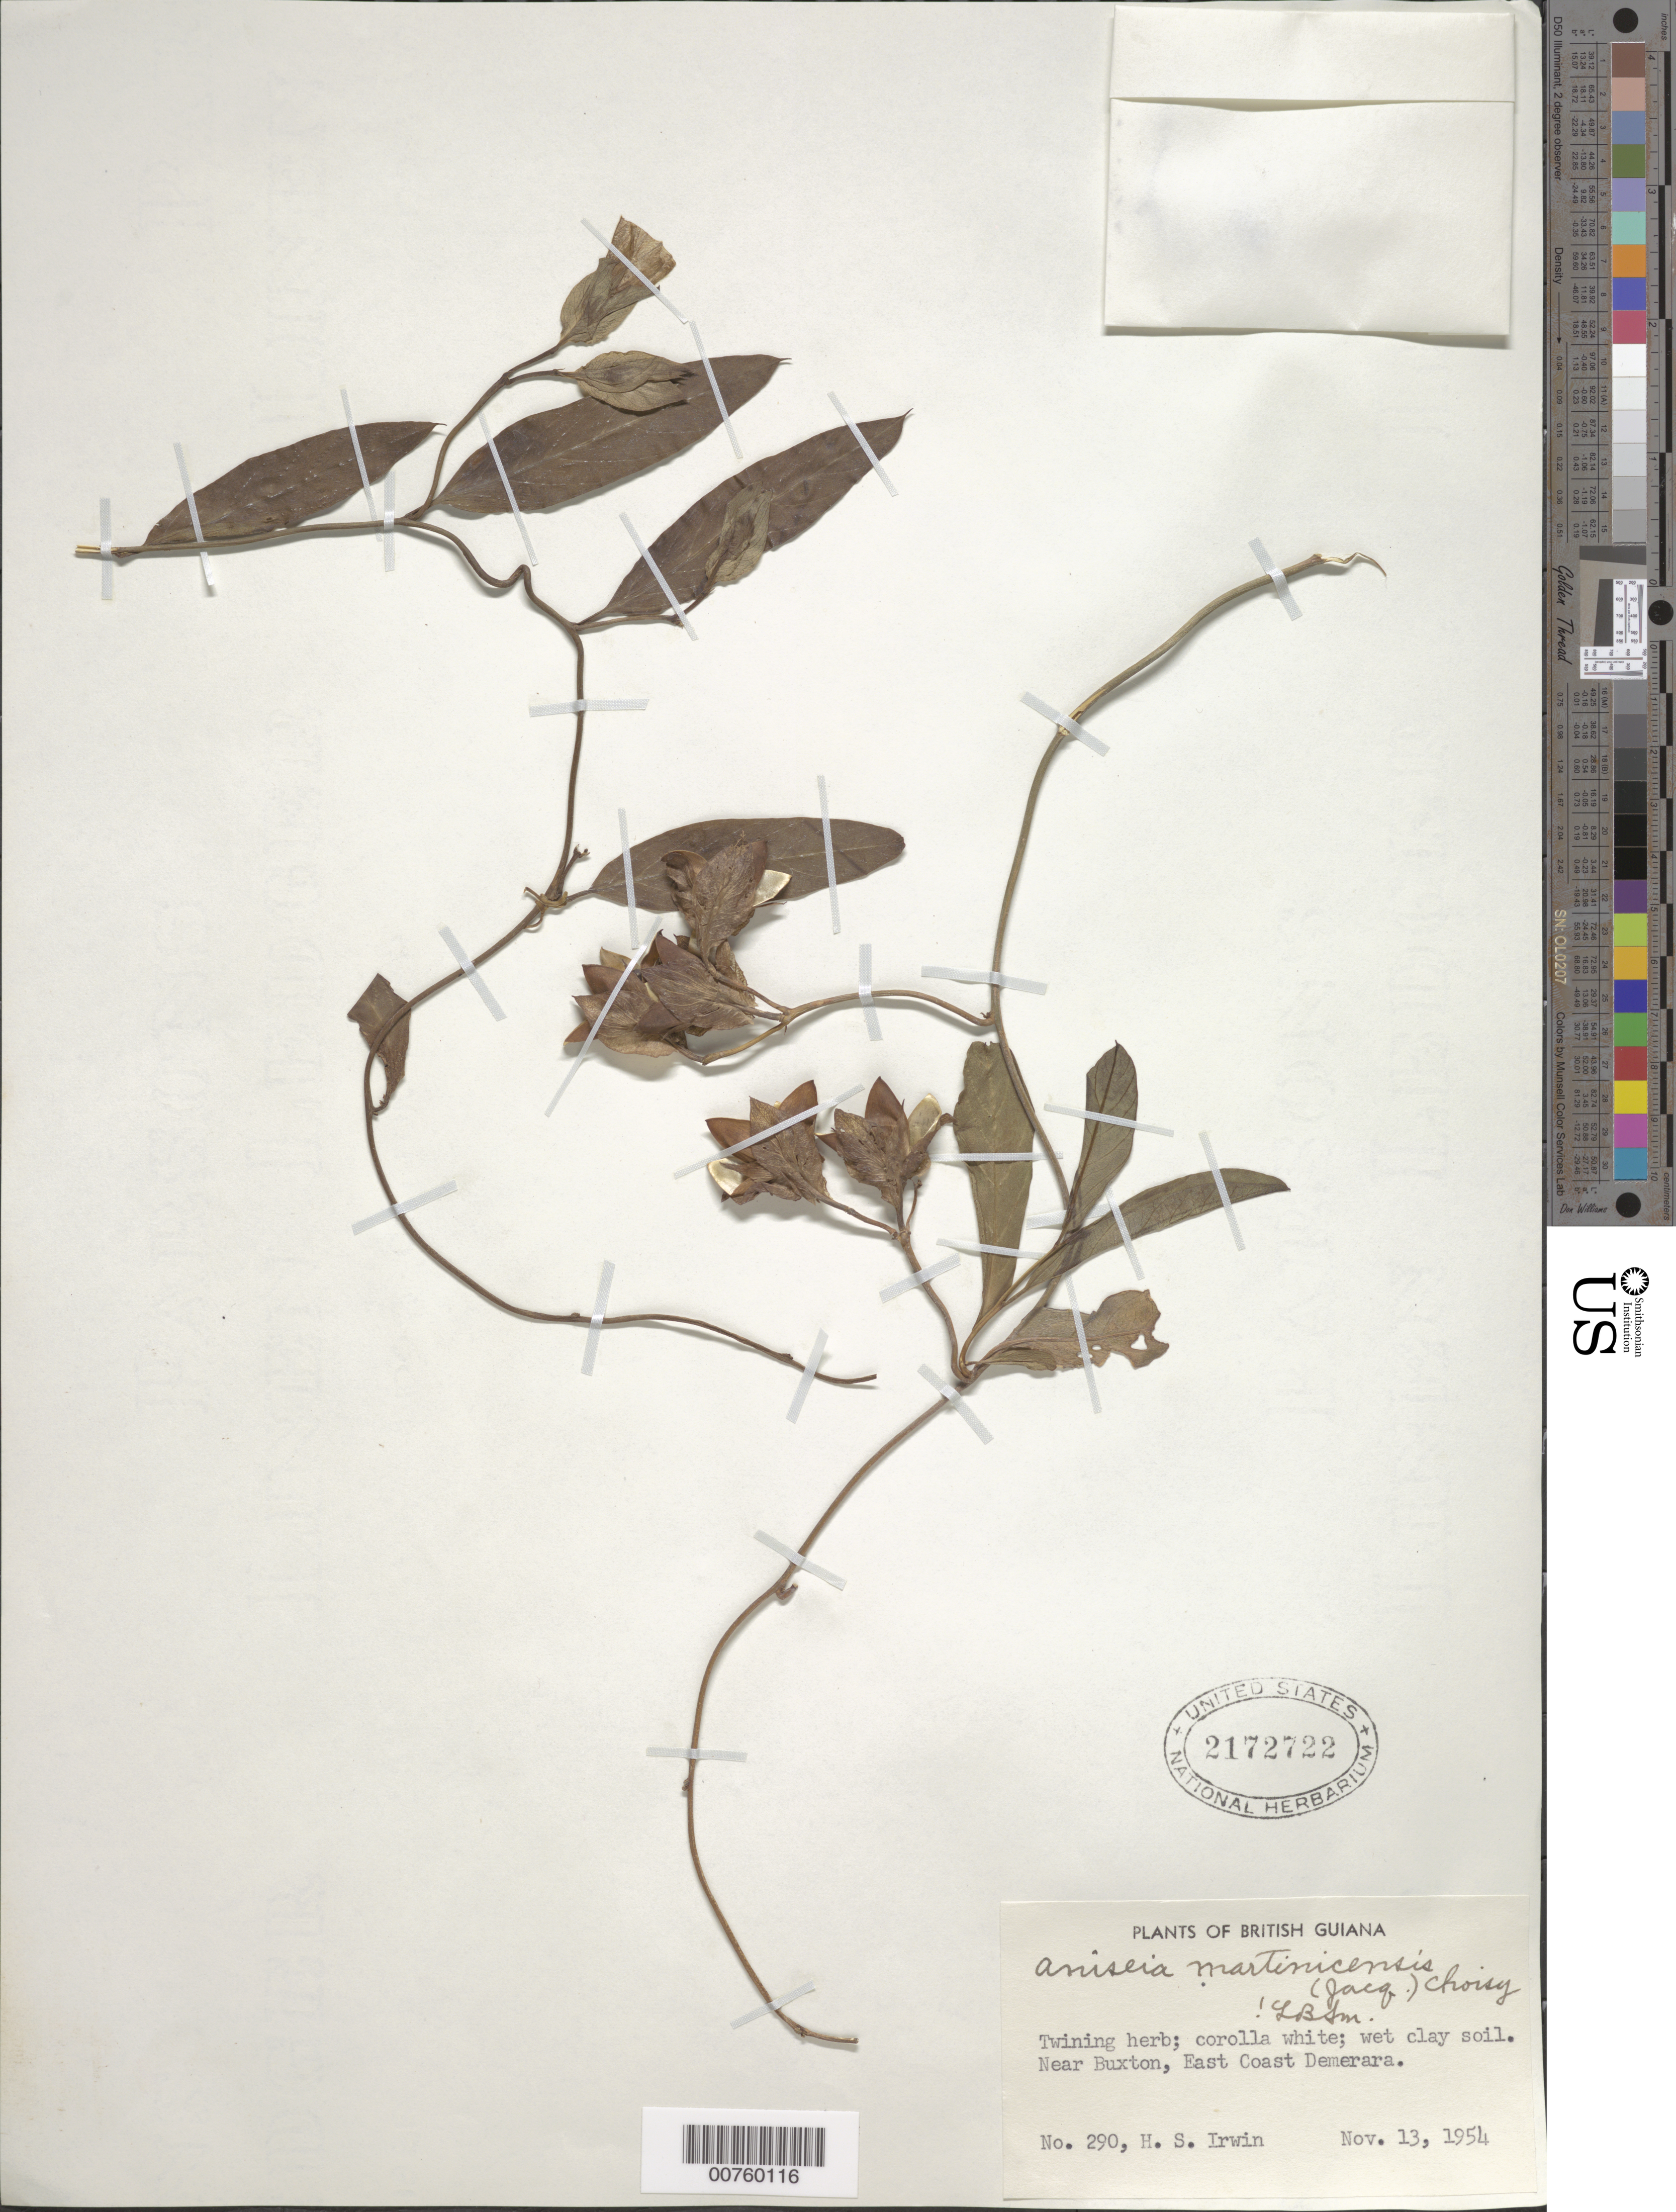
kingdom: Plantae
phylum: Tracheophyta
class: Magnoliopsida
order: Solanales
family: Convolvulaceae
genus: Aniseia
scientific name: Aniseia martinicensis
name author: (Jacq.) Choisy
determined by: Smith, Lyman B., (US), NMNH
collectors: H. Irwin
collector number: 290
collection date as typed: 13-Nov-54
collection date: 1954-11-13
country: Guyana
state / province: Demerara-Mahaica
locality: Buxton, near, East Coast Demerara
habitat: Wet clay soil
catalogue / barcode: US 2172722